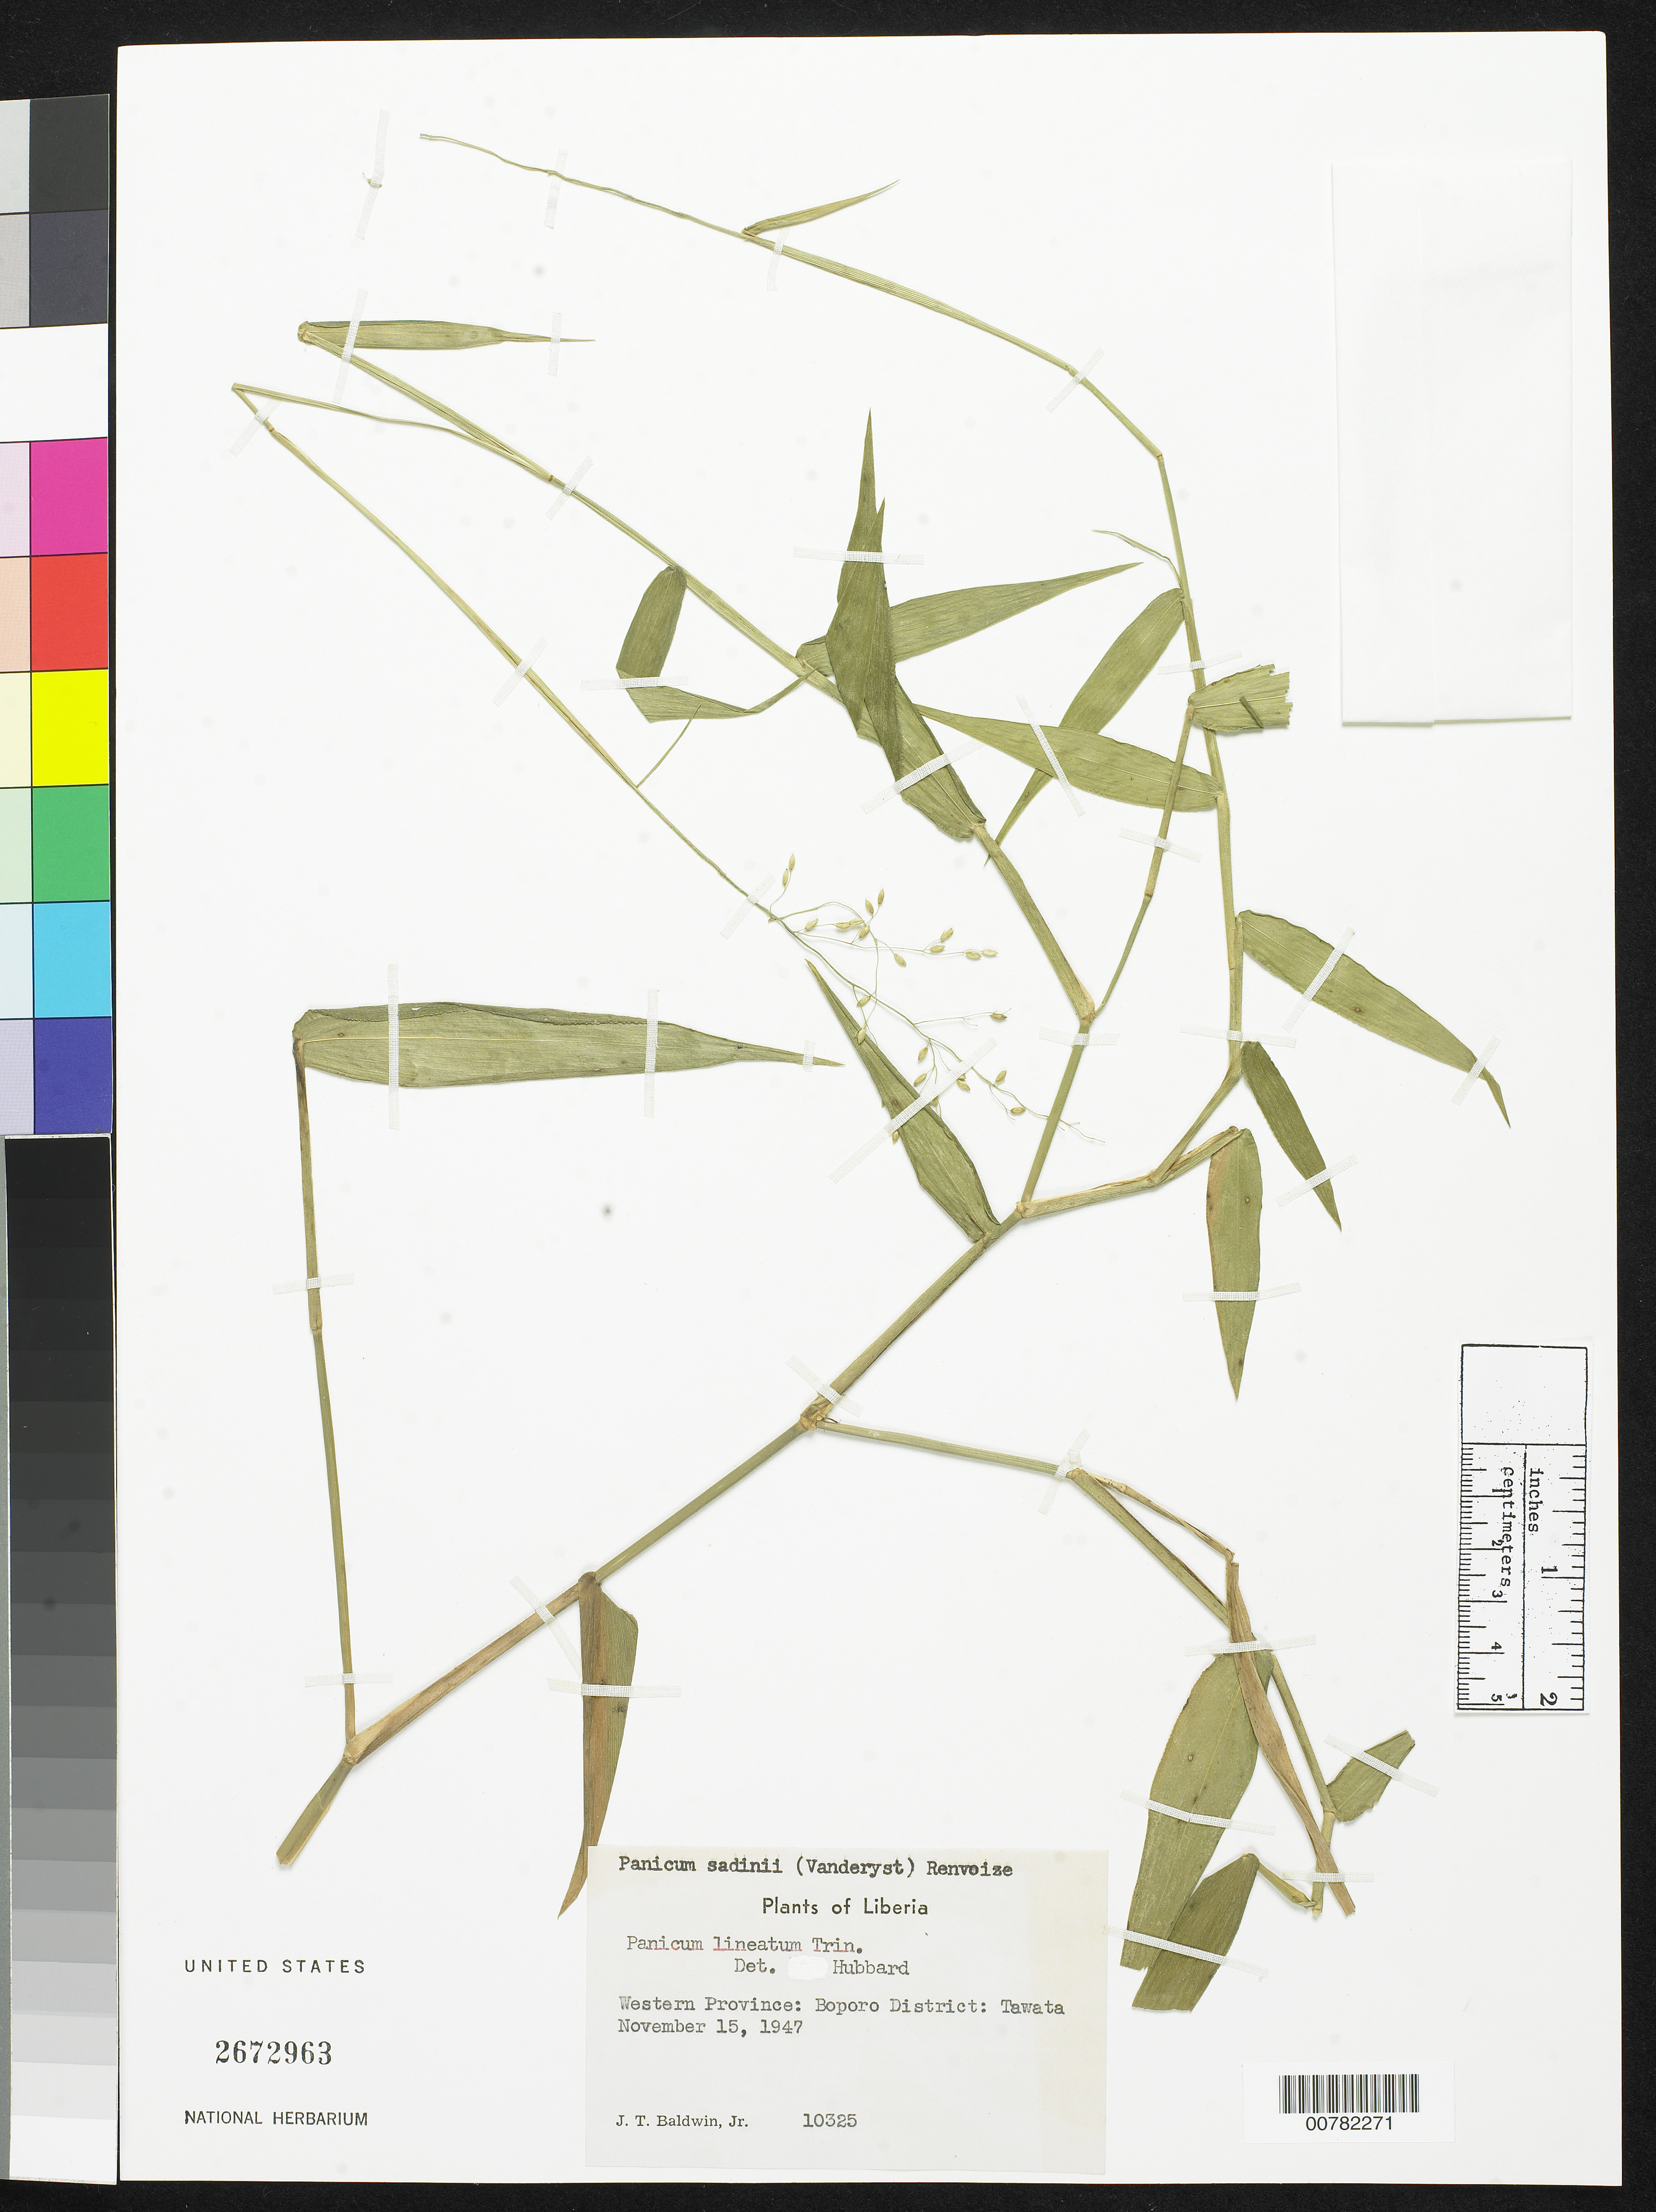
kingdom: Plantae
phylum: Tracheophyta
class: Liliopsida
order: Poales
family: Poaceae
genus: Panicum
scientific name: Panicum sadinii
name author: (Vanderyst) Renvoize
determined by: Clayton, W. D.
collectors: J. T. Baldwin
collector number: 10325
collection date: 1947-11-15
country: Liberia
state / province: Gbarpolu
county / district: Bopolu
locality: Tawata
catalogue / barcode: US 2672963